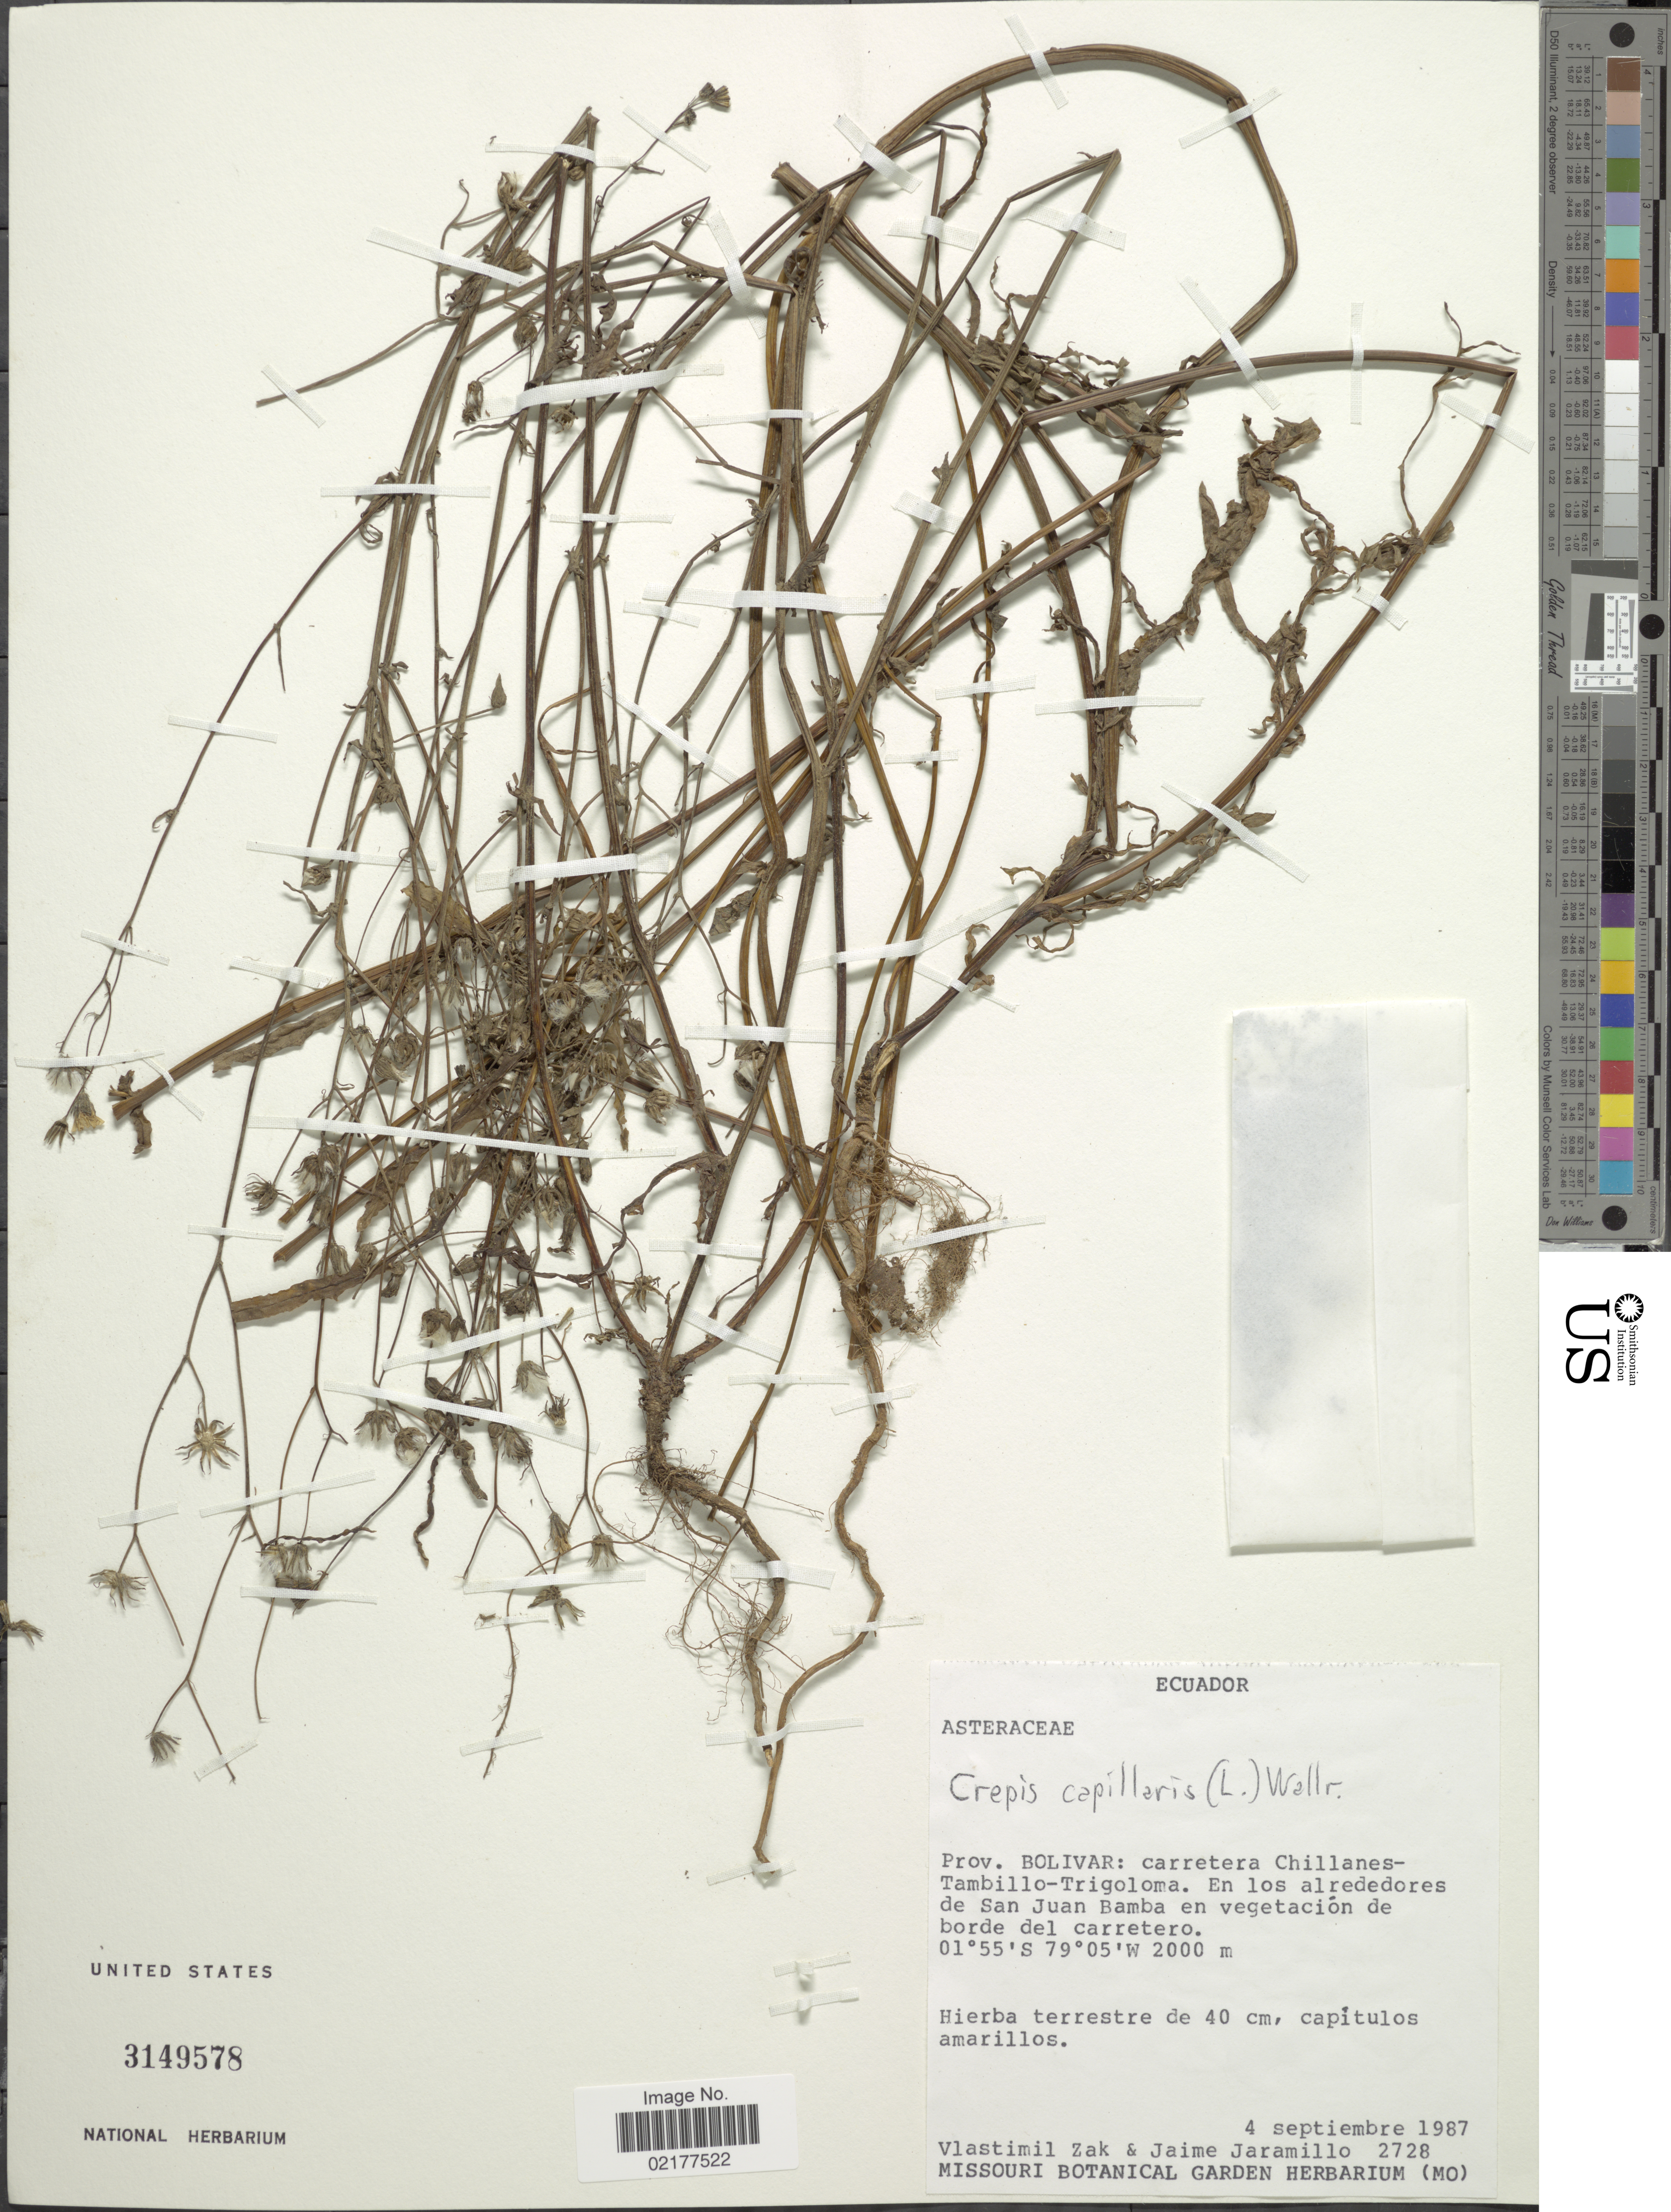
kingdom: Plantae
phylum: Tracheophyta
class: Magnoliopsida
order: Asterales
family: Asteraceae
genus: Crepis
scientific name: Crepis capillaris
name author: (L.) Wallr.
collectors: V. Zak & J. Jaramilo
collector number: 2728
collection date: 1987-09-04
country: Ecuador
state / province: Bolívar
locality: Carretera Chillanes-Tambillo-Trigoloma. En los alrededores de San Juan Bamba en vegetación de borde del carretero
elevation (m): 2000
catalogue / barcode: US 3149578